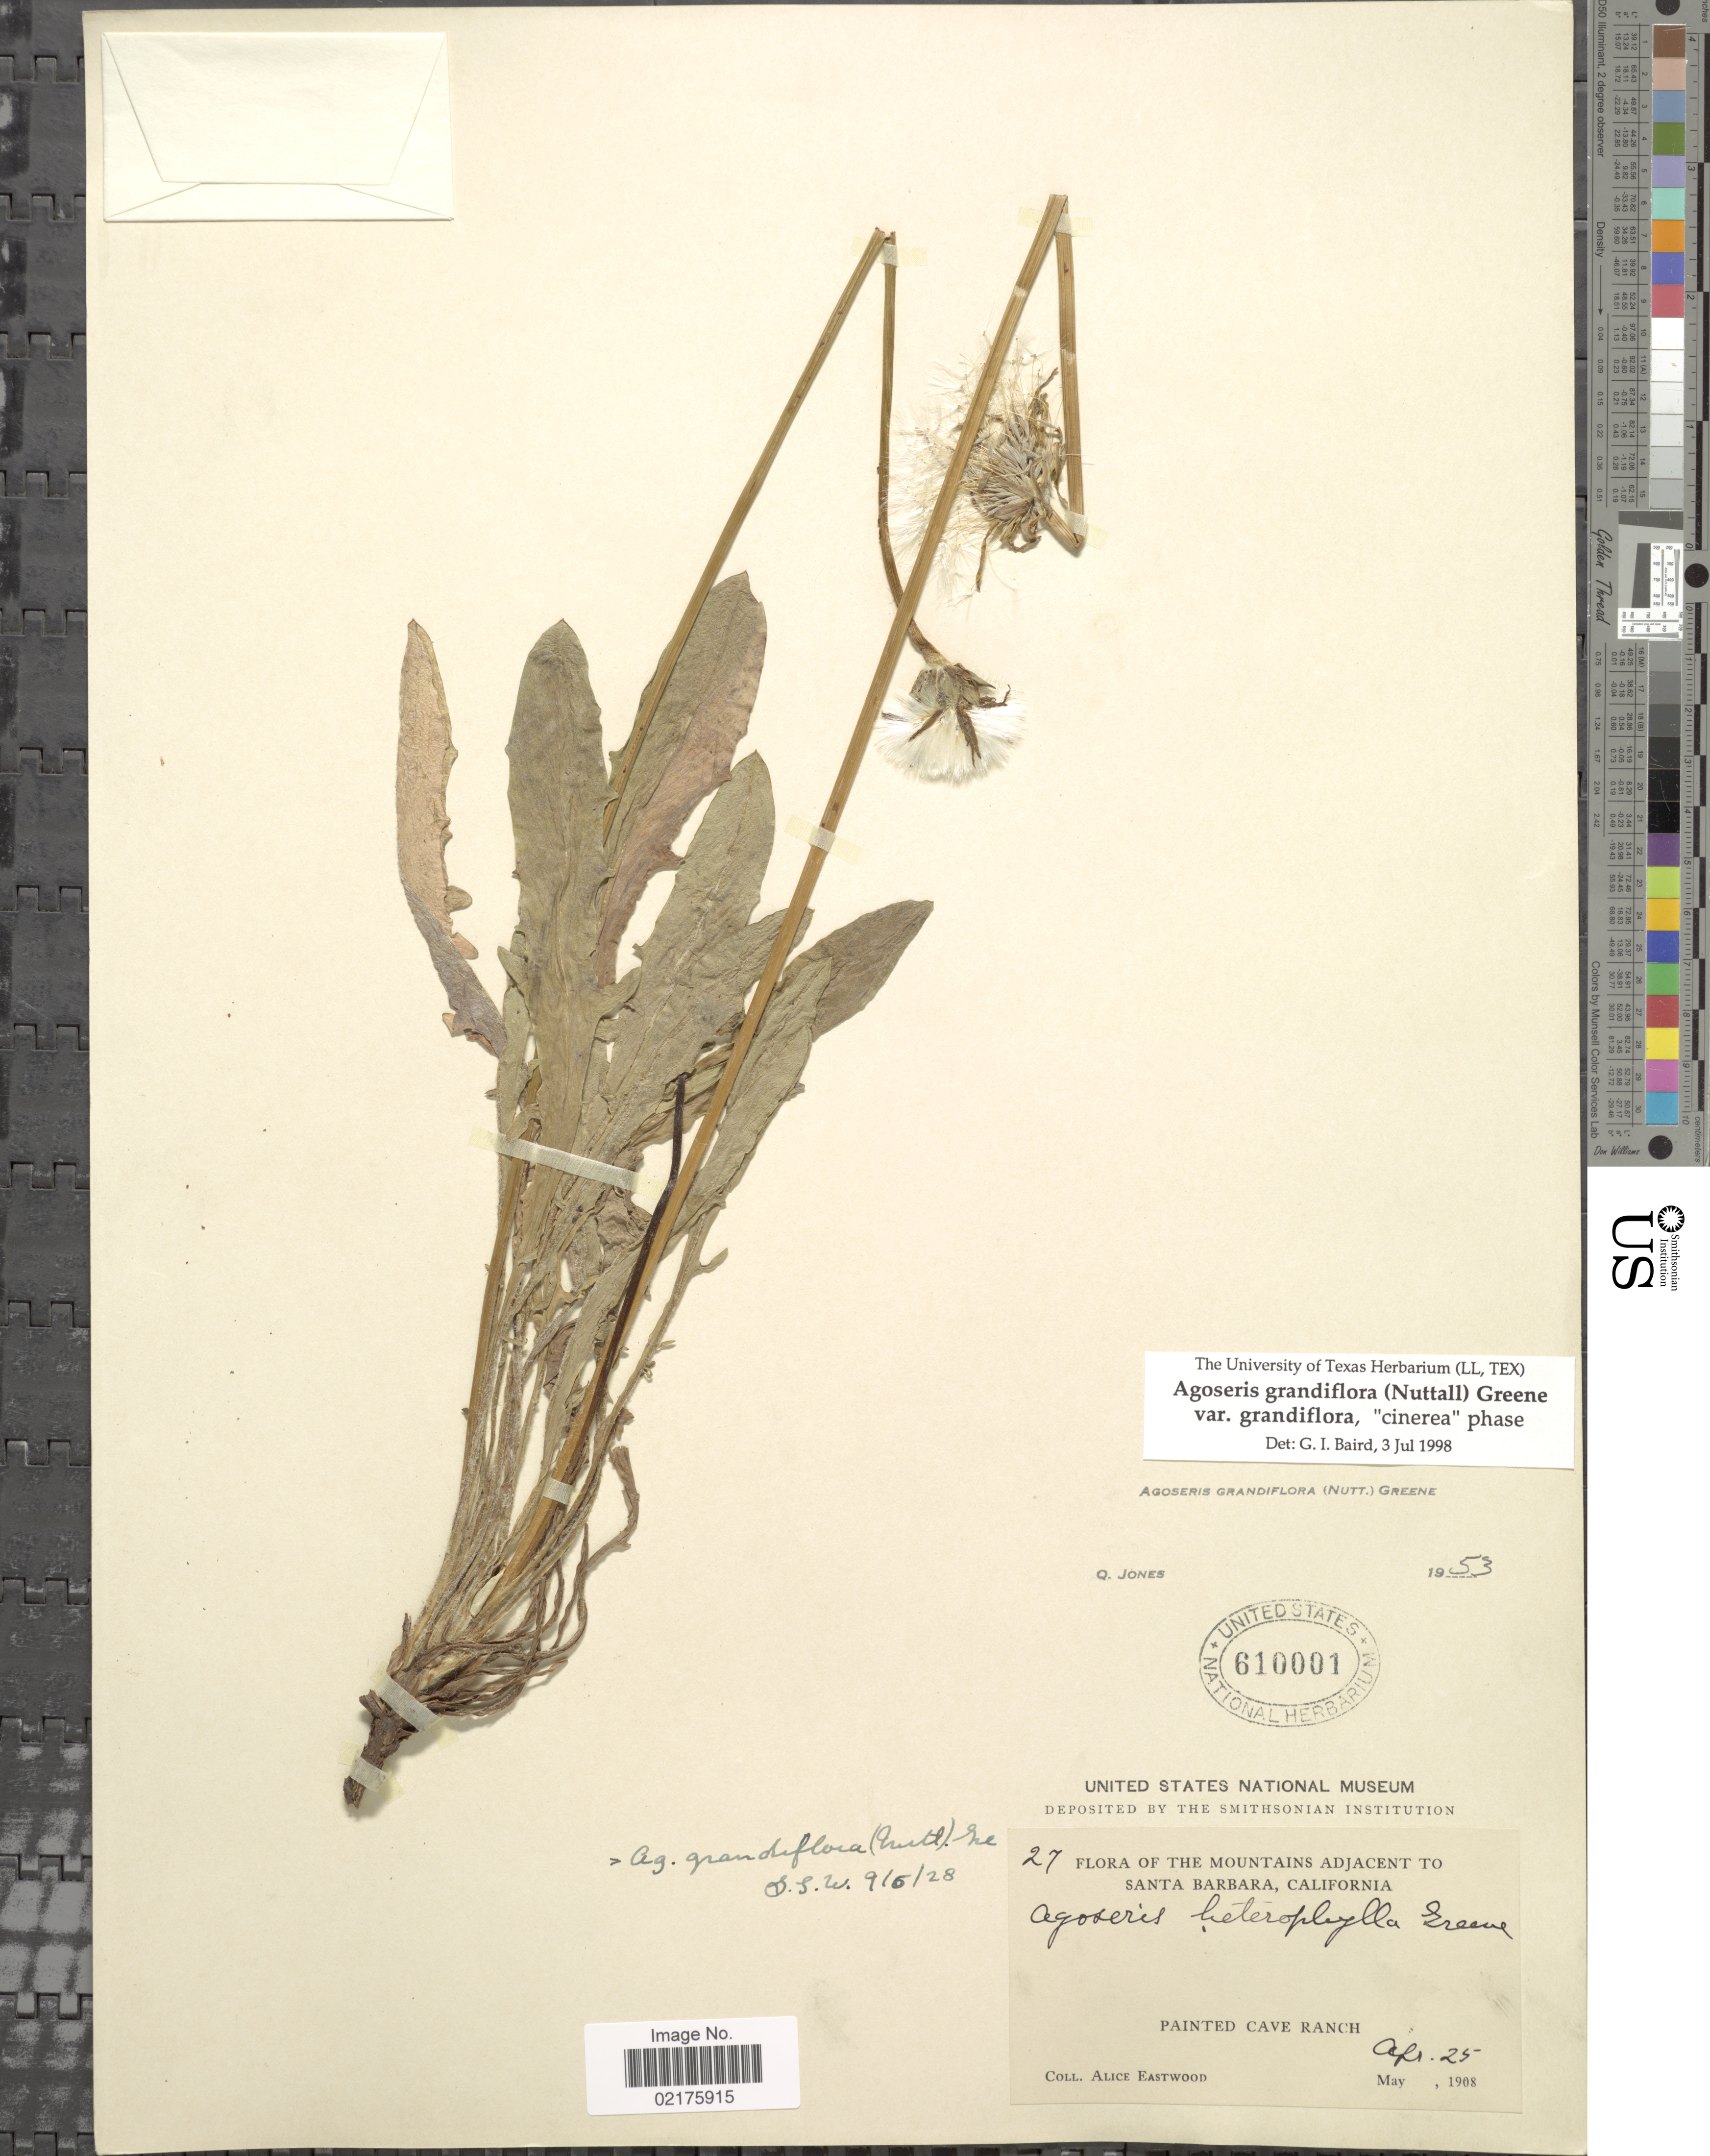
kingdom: Plantae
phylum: Tracheophyta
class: Magnoliopsida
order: Asterales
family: Asteraceae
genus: Agoseris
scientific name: Agoseris grandiflora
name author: (Nutt.) Greene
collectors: A. Eastwood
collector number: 27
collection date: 1908-04-25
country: United States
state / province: California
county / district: Santa Barbara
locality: The Mountains adjacent to Santa Barbara, Painted Cave Ranch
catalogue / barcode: US 610001